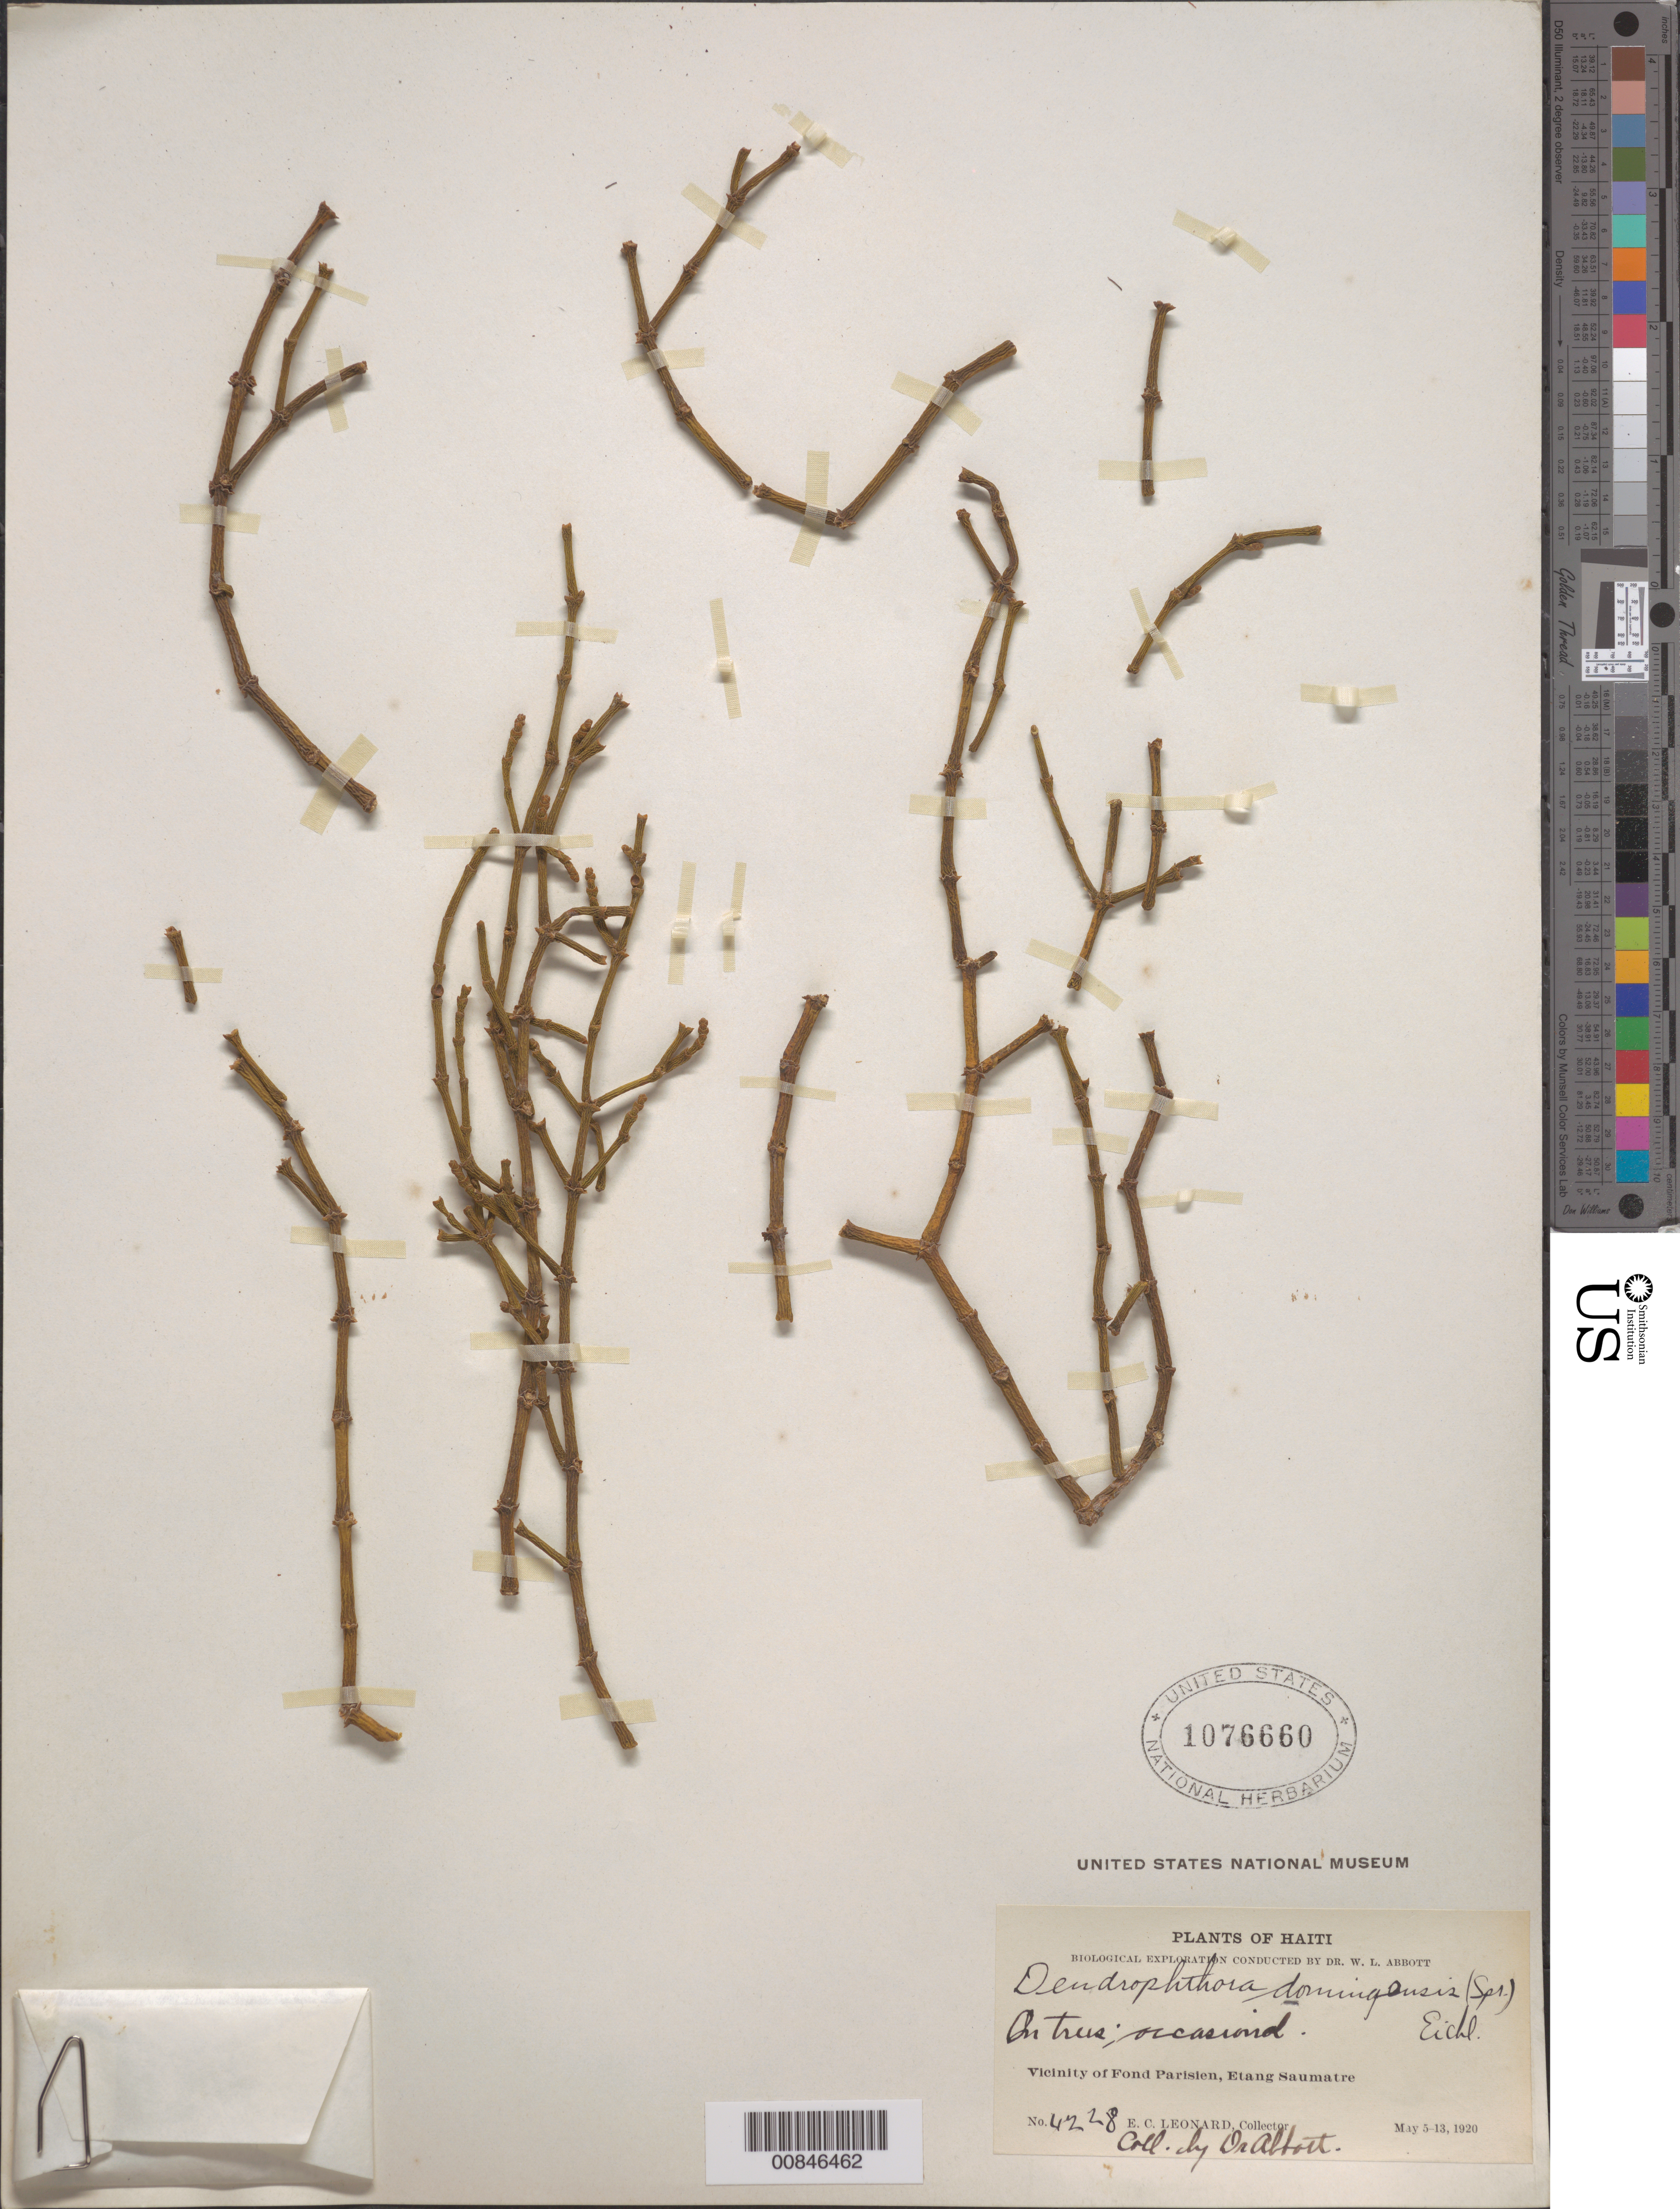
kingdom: Plantae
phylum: Tracheophyta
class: Magnoliopsida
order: Santalales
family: Viscaceae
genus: Dendrophthora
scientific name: Dendrophthora domingensis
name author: (Spreng.) Eichler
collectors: E. C. Leonard & W. L. Abbott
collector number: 4228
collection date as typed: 05 May 1920 to 13 May 1920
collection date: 1920-05-05/1920-05-13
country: Haiti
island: Hispaniola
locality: Vicinity of Fond Parisien, Etang Saumatre.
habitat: On trees.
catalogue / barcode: US 1076660